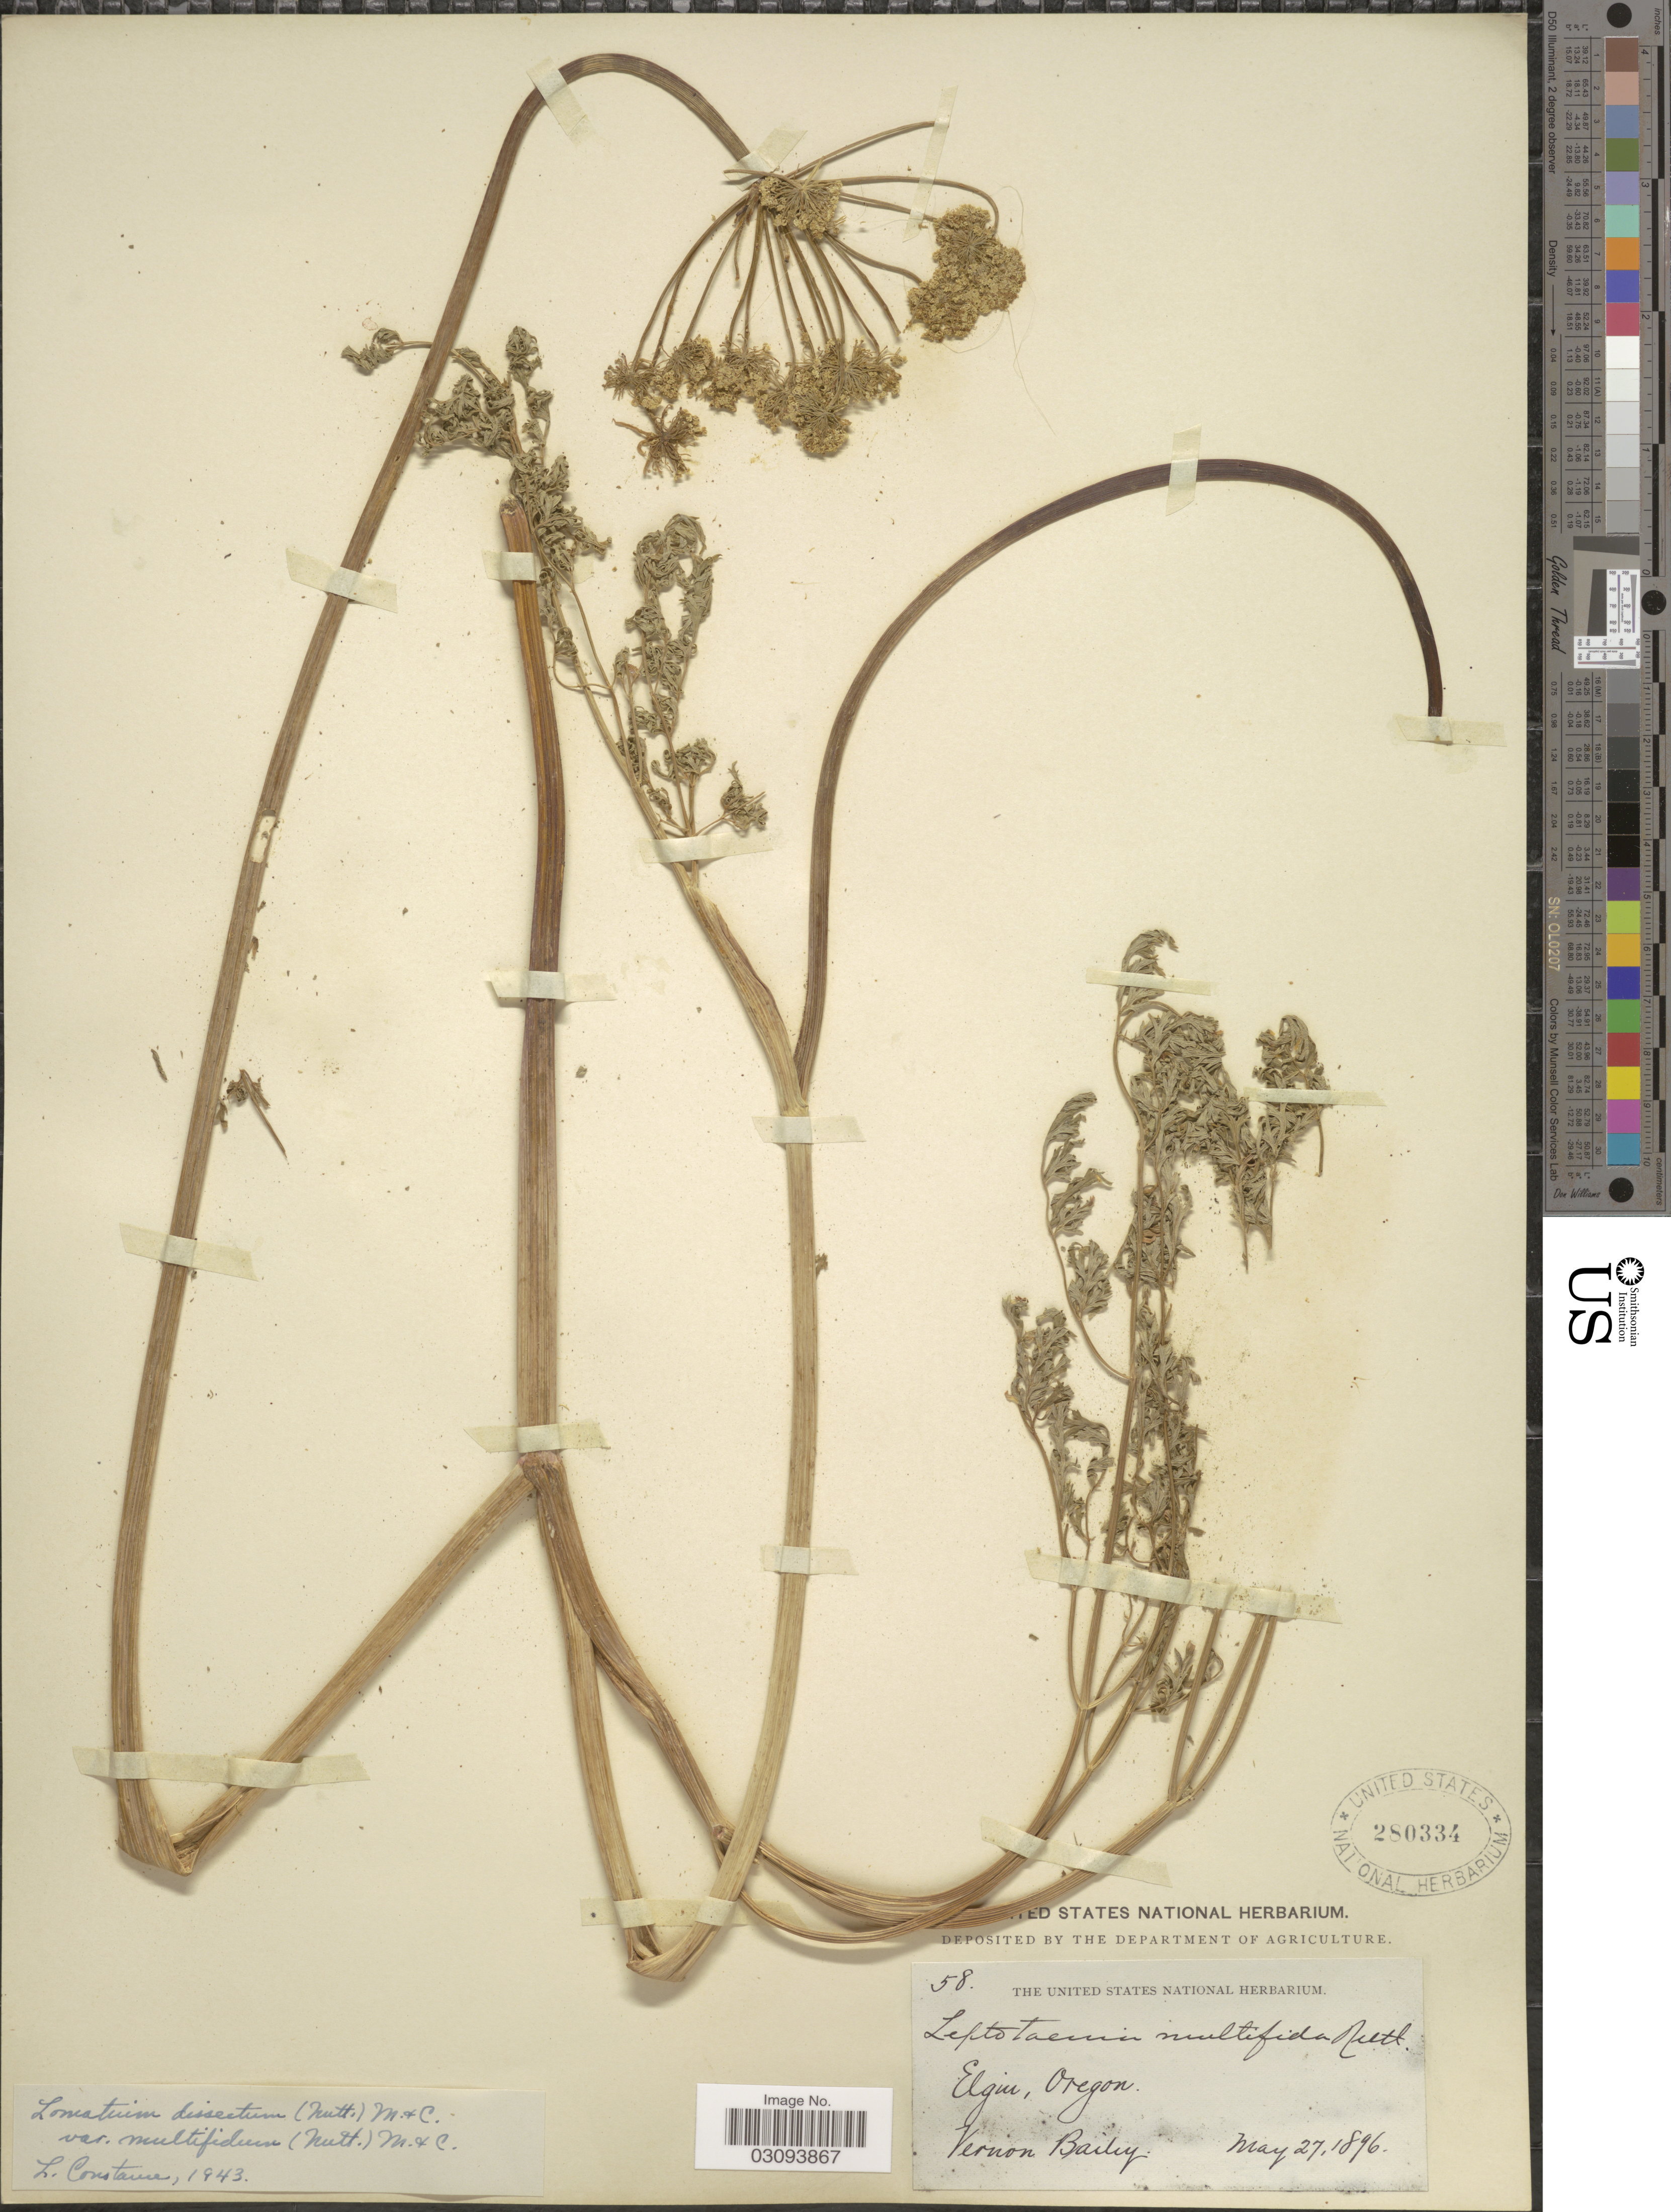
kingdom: Plantae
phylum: Tracheophyta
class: Magnoliopsida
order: Apiales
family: Apiaceae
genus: Lomatium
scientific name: Lomatium dissectum var. multifidum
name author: (Nutt.) Mathias & Constance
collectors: V. O. Bailey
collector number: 58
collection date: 1896-05-27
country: United States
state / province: Oregon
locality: Elgin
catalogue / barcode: US 280334